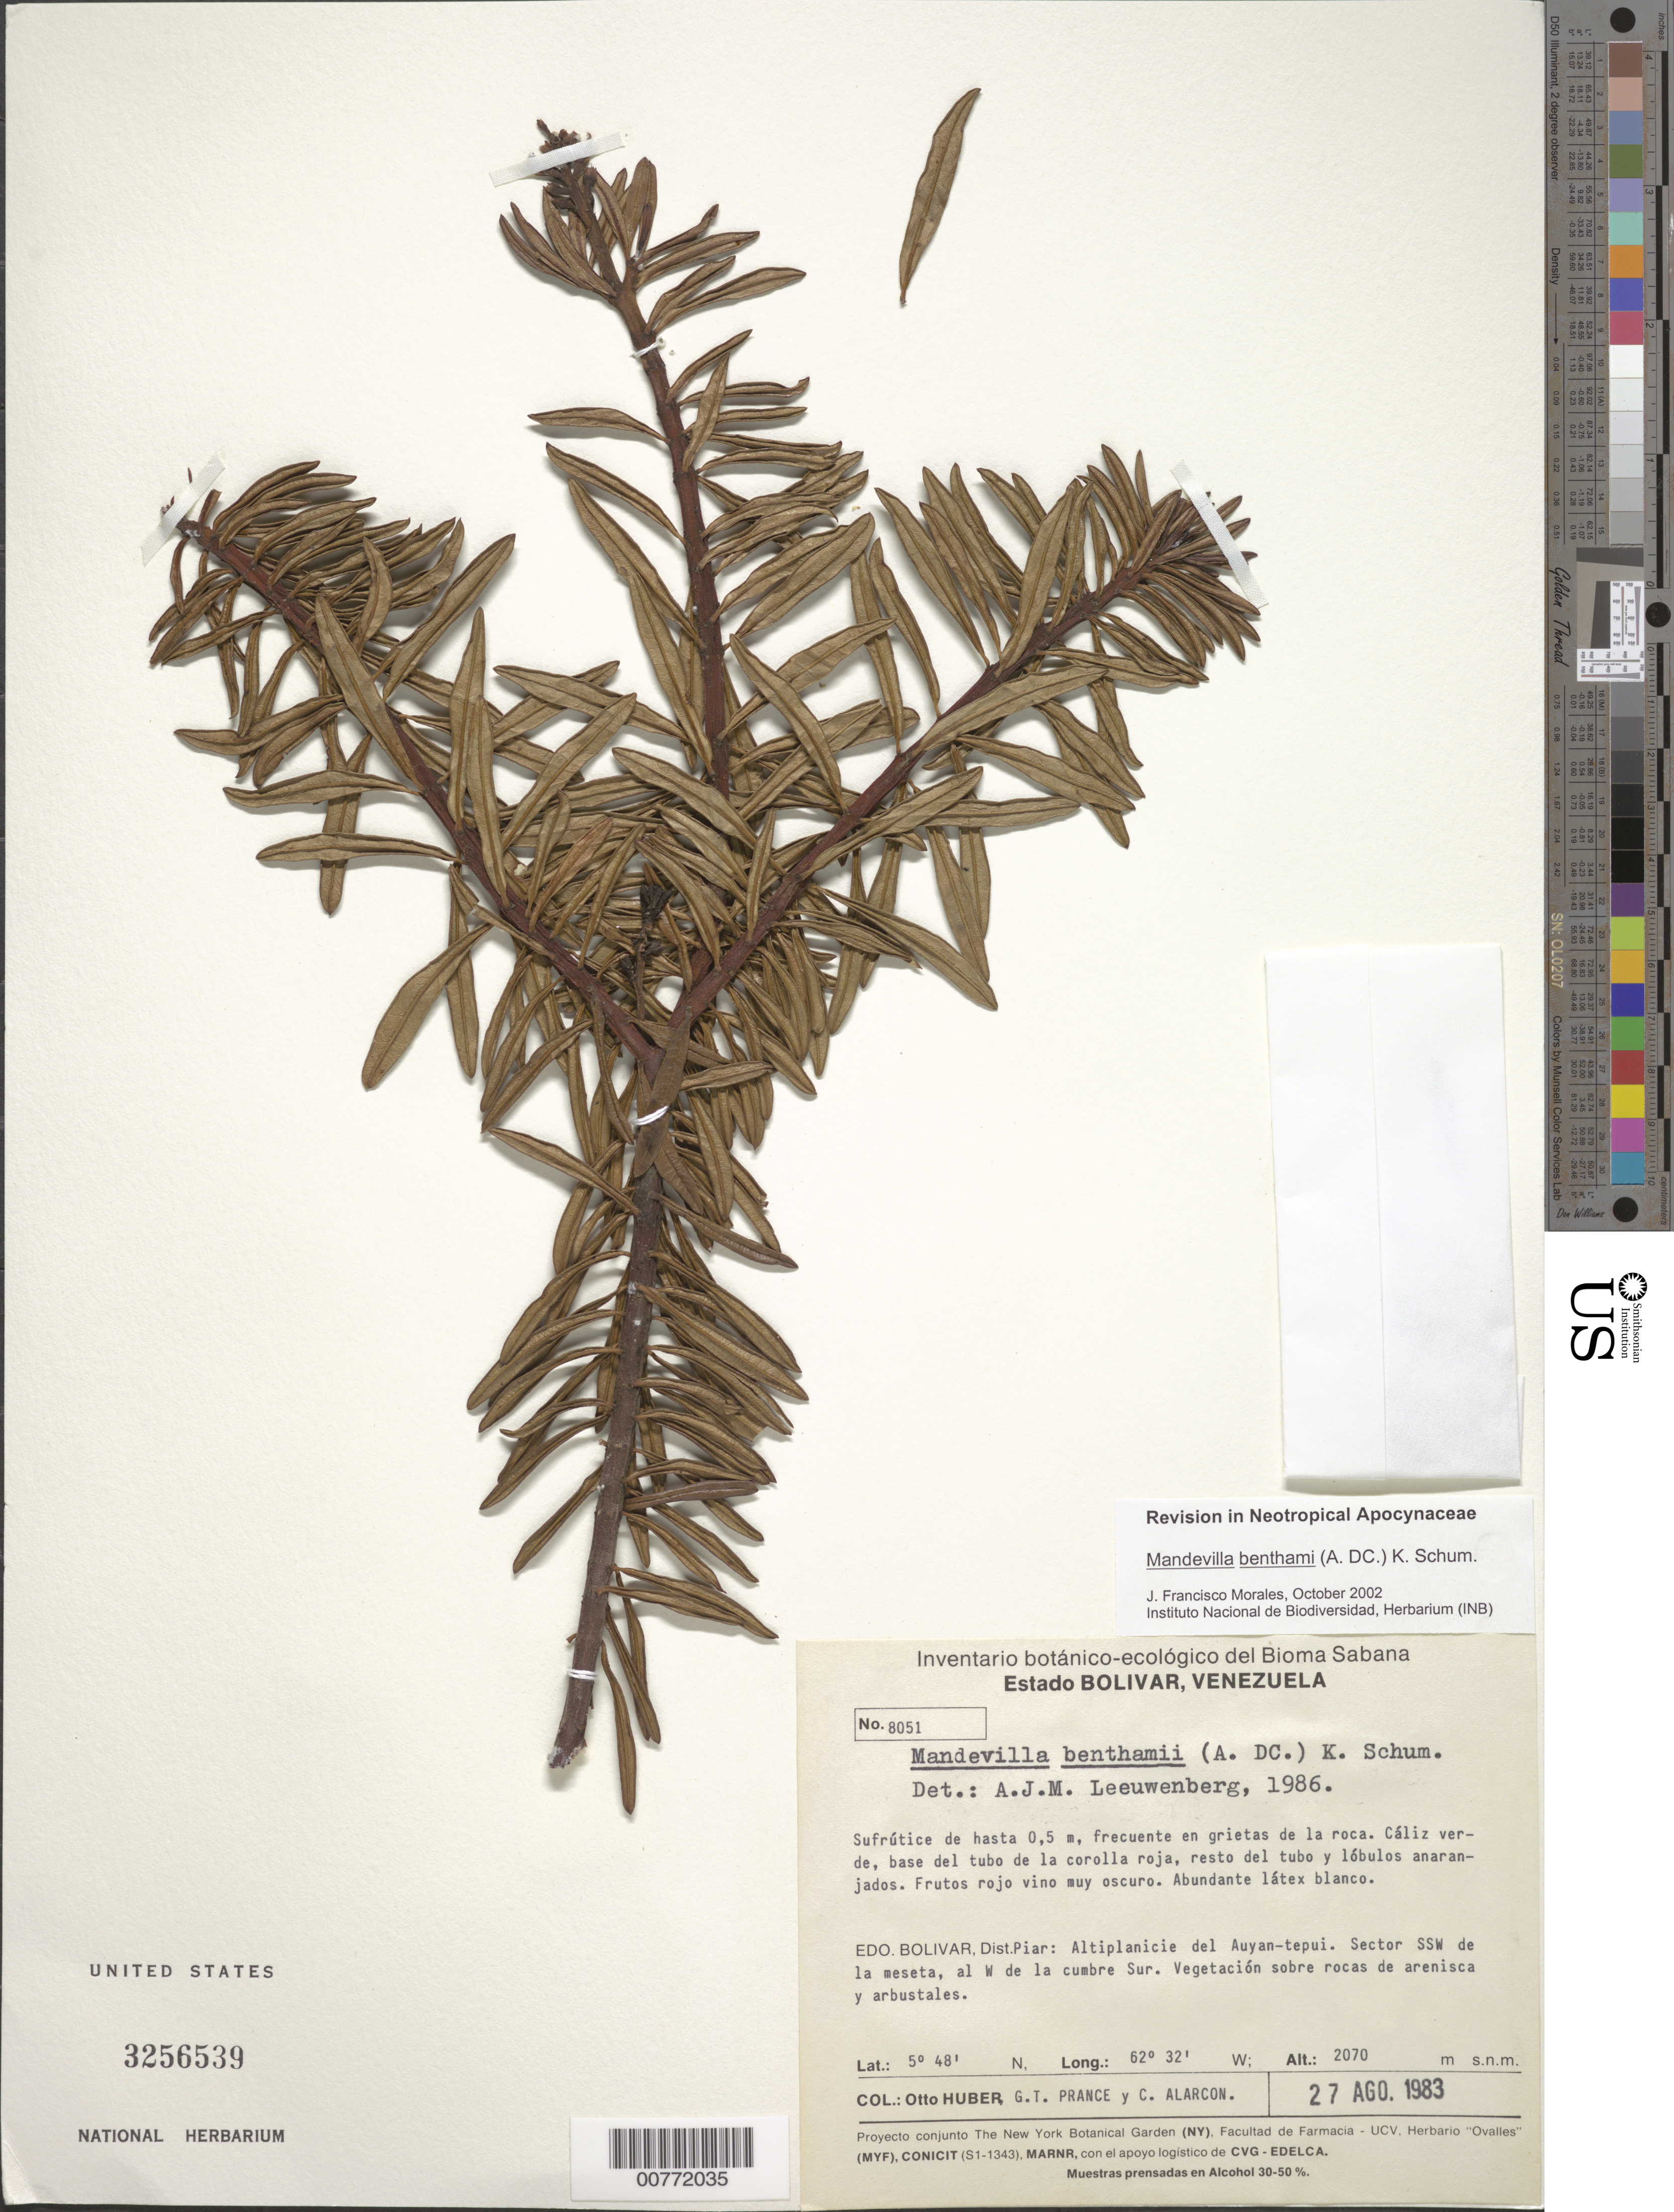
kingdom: Plantae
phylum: Tracheophyta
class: Magnoliopsida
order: Gentianales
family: Apocynaceae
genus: Mandevilla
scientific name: Mandevilla benthamii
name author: (A. DC.) K. Schum.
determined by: Morales, J. F.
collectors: O. Huber, G. T. Prance & C. Alarcon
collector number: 8051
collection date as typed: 27-Aug-83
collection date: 1983-08-27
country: Venezuela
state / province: Bolívar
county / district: Piar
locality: Auyan-tepuí, sect. SSW de la meseta, al W de la cumbre sur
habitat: Vegetación sobre rocas de arenisca y arbustales; en grietas de la roca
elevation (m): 2070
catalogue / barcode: US 3256539